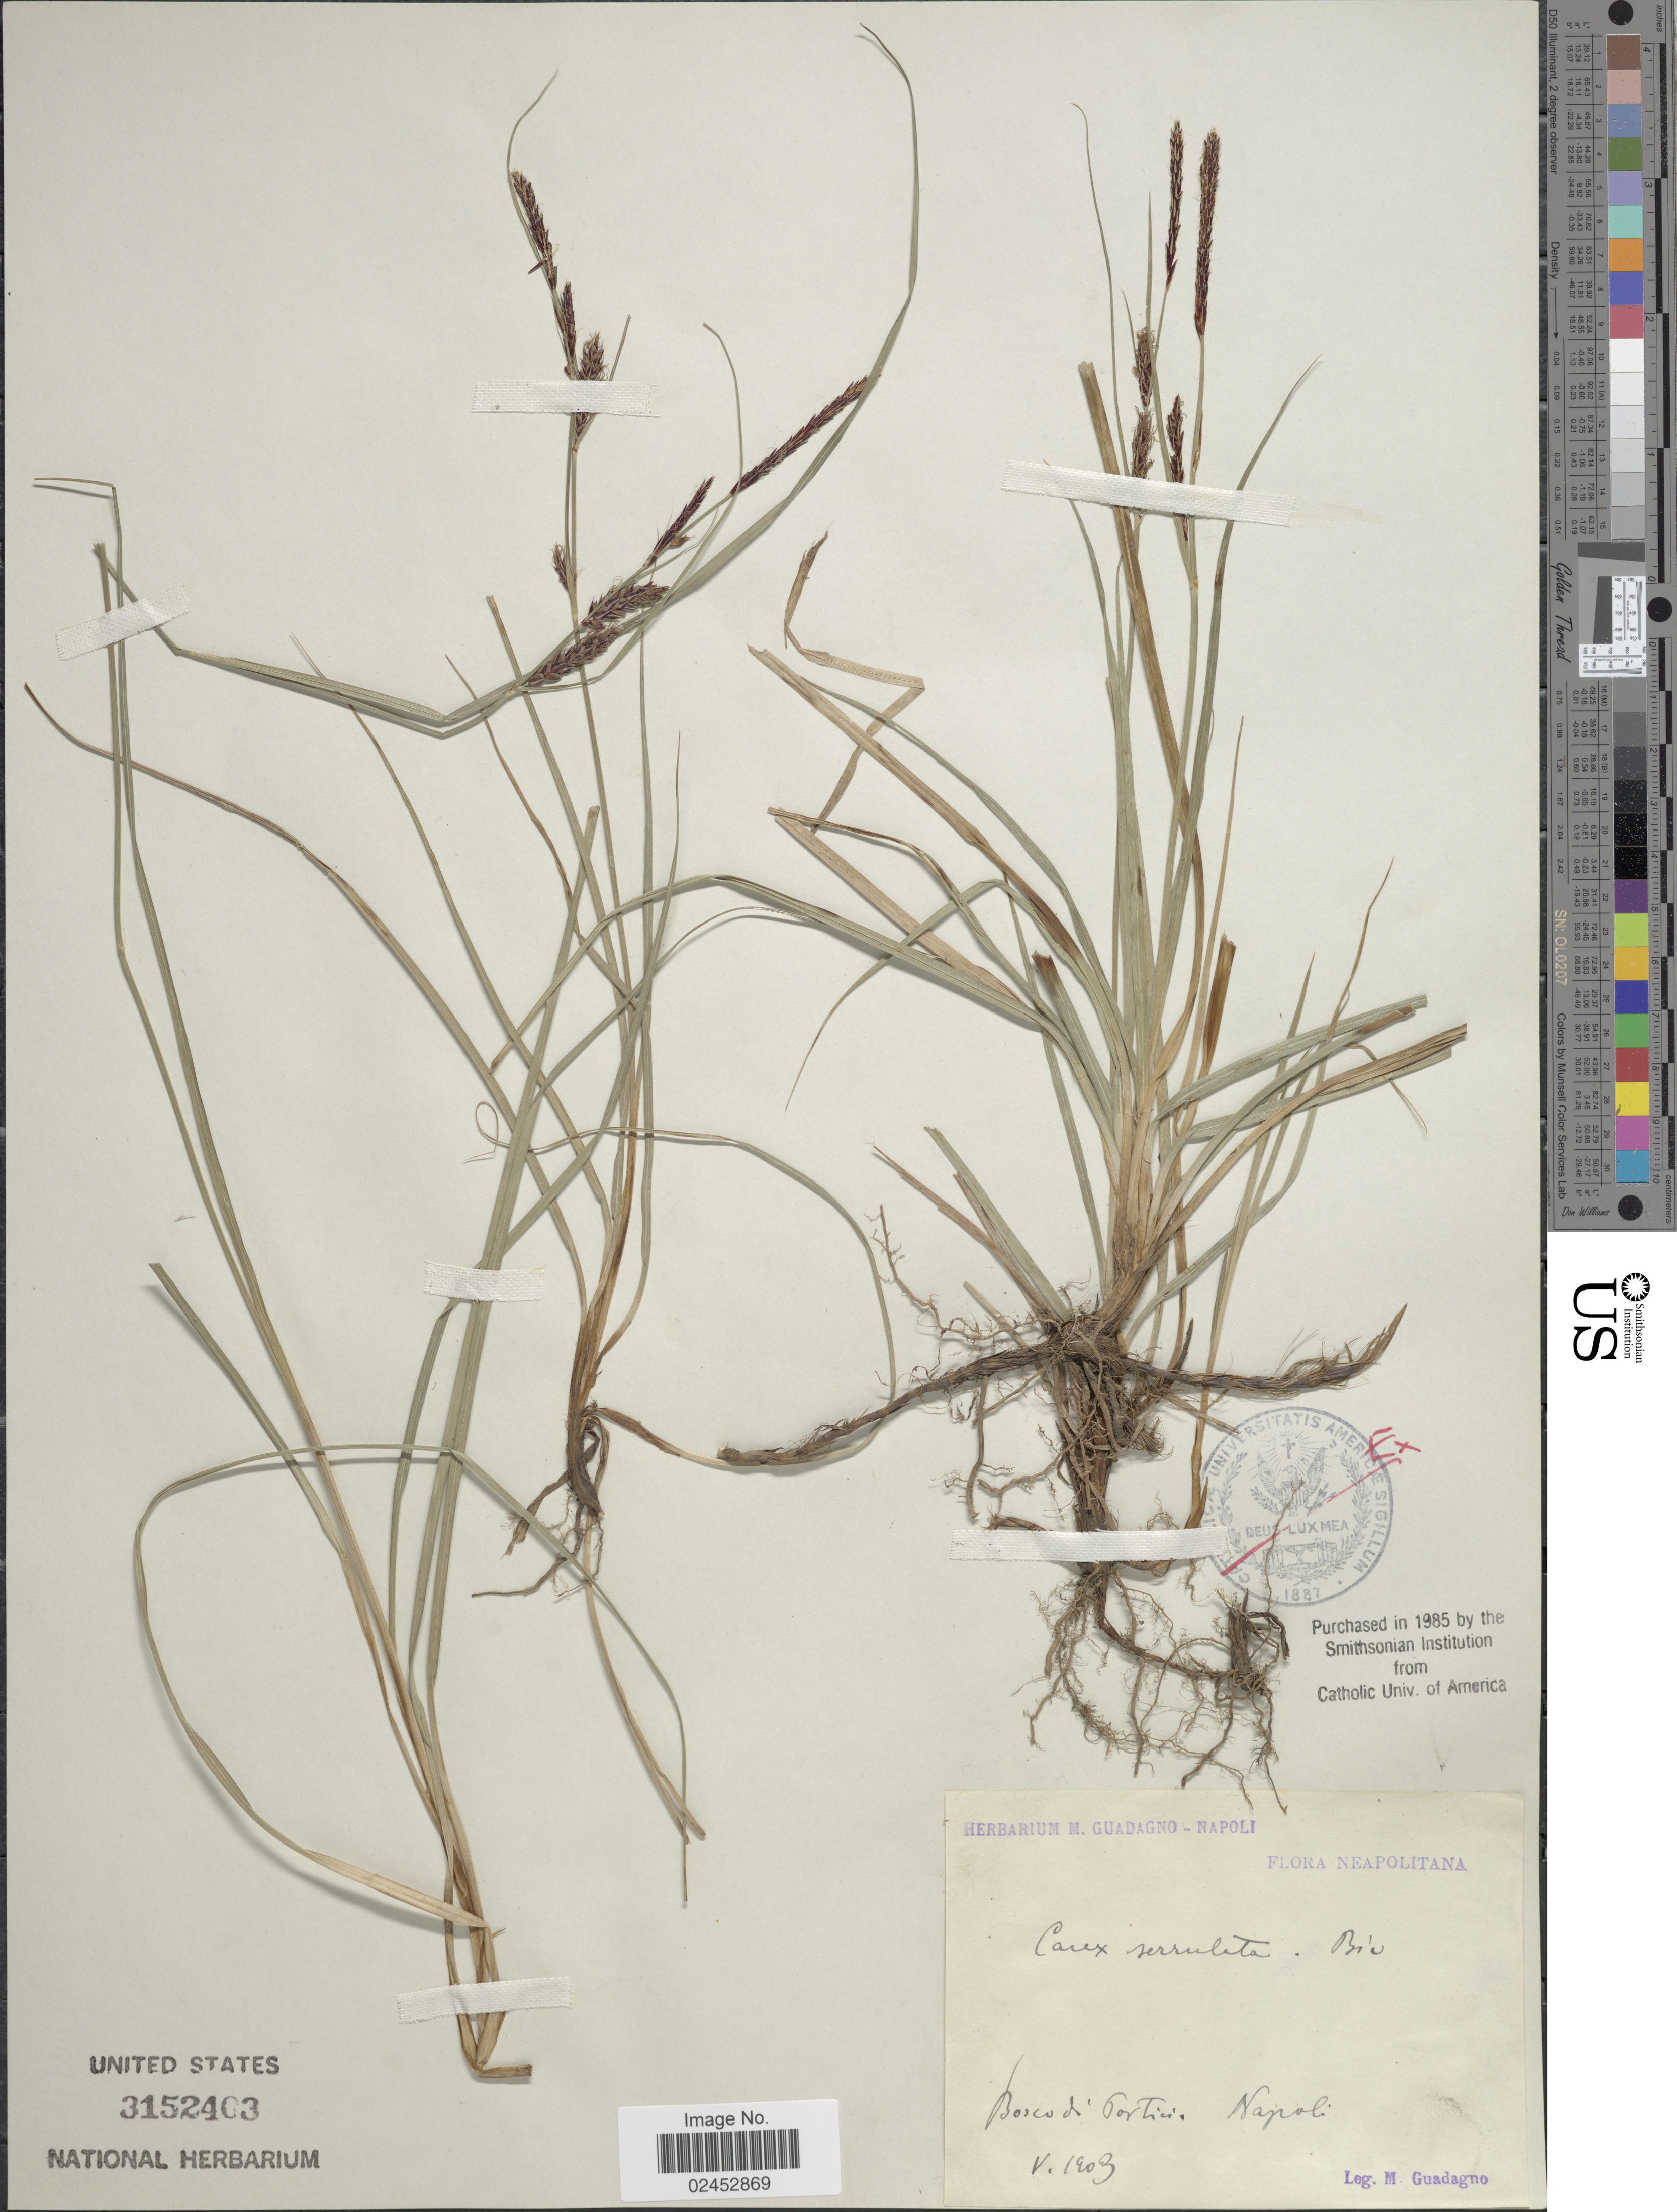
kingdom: Plantae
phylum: Tracheophyta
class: Liliopsida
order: Poales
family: Cyperaceae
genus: Carex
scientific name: Carex flacca subsp. erythrostachys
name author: (Hoppe) Holub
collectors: M. Guadagno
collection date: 1903-05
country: Italy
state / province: Campania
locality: Neopolitana, Bosco di Portici, Napoli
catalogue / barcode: US 3152403